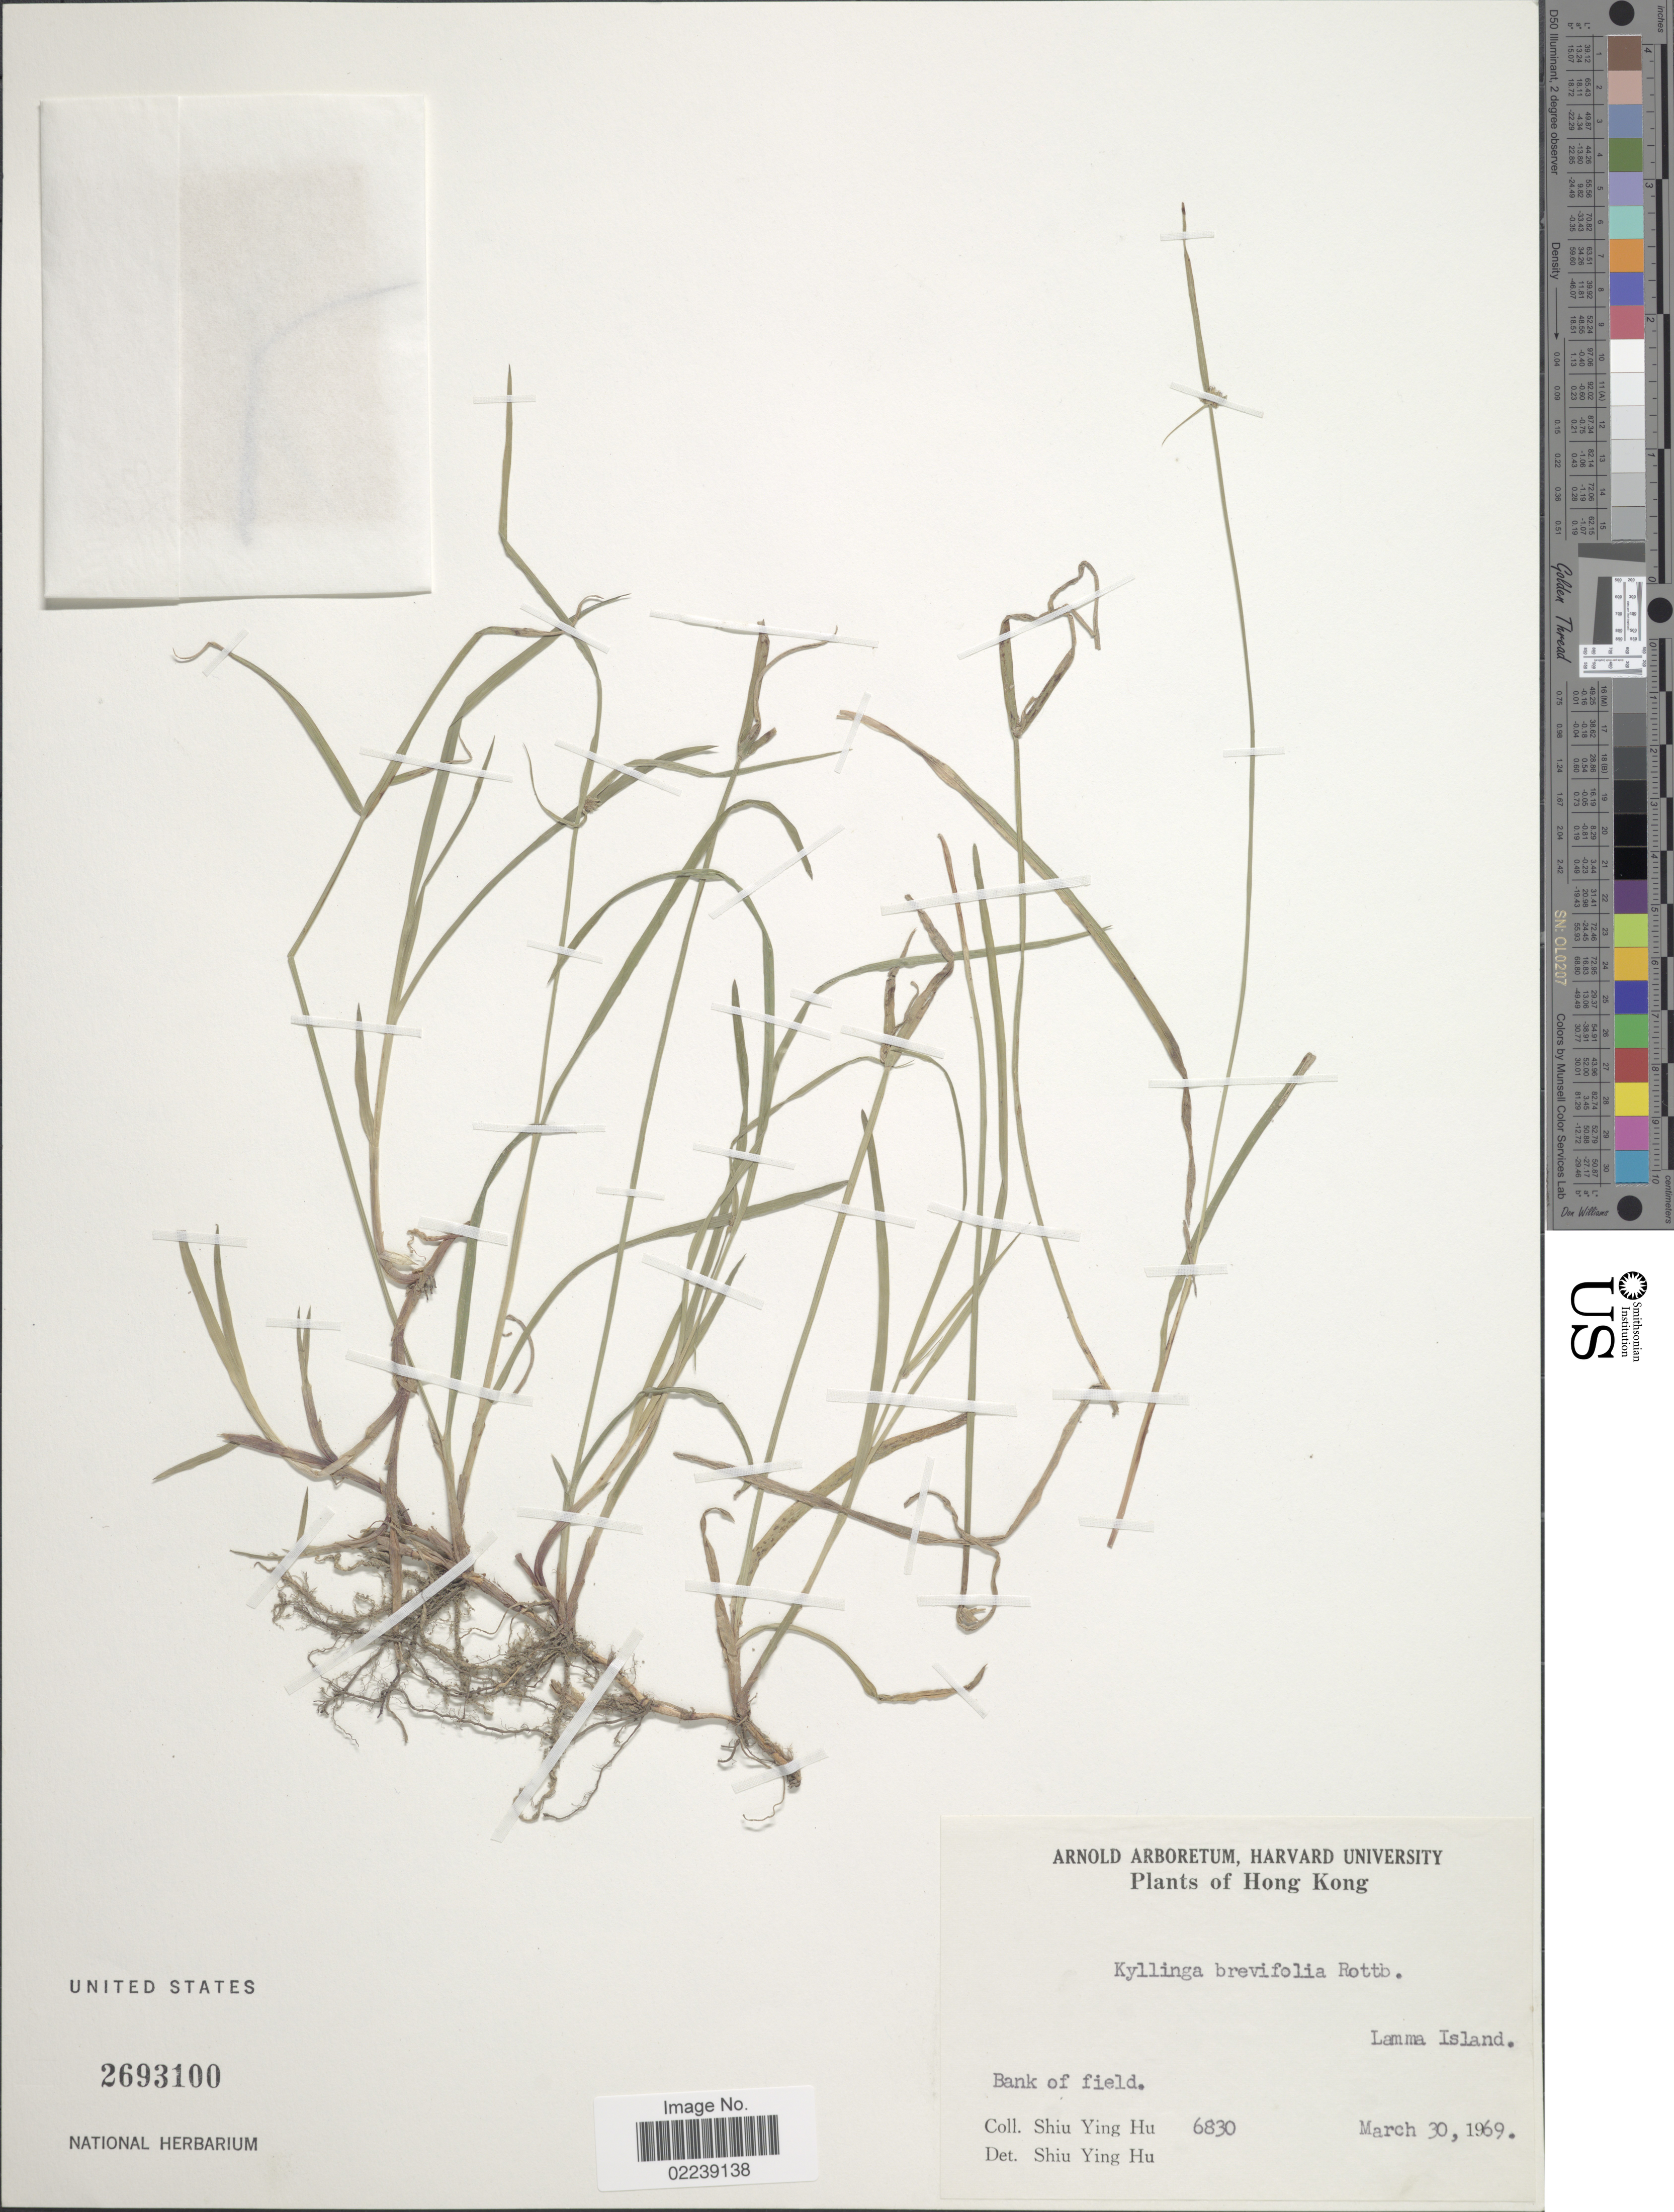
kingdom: Plantae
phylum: Tracheophyta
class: Liliopsida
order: Poales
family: Cyperaceae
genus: Cyperus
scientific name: Cyperus brevifolius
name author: (Rottb.) Hassk.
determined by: Strong, M. T., (US), Smithsonian Institution - National Museum of Natural History (UNITED STATES)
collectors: S. Y. Hu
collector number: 6830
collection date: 1969-03-30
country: China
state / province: Hong Kong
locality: Lamma Island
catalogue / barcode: US 2693100